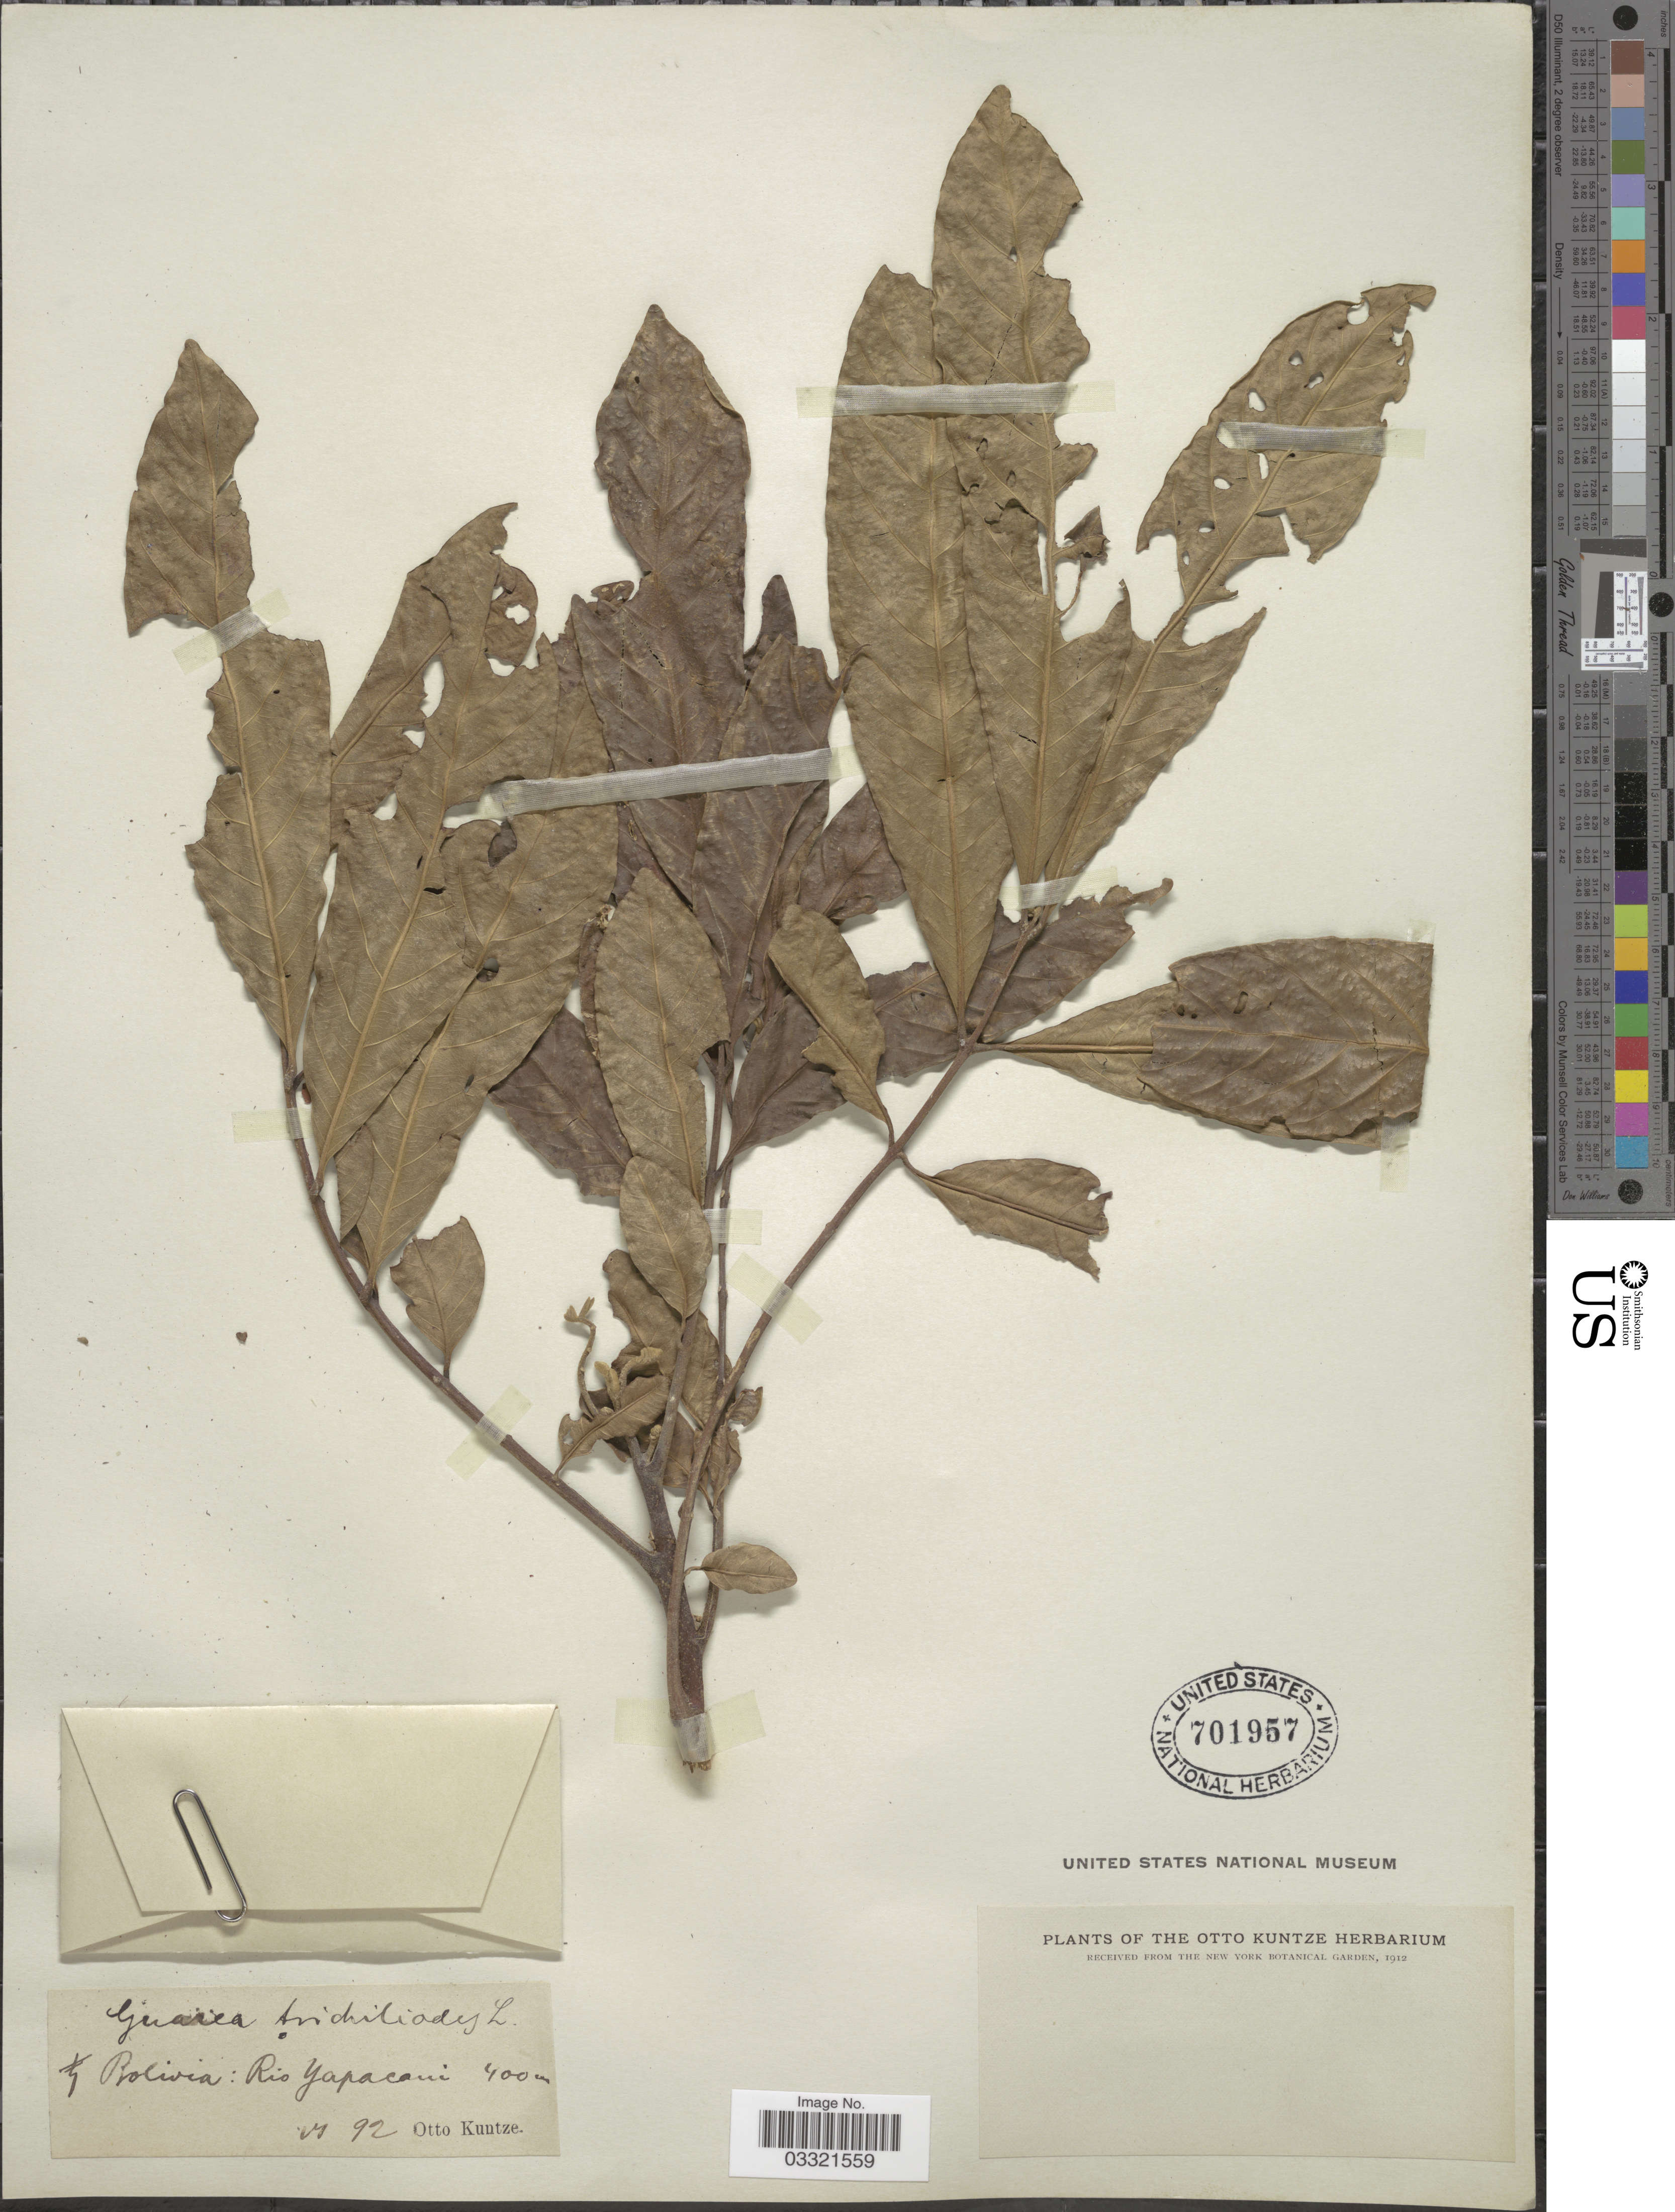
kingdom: Plantae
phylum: Tracheophyta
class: Magnoliopsida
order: Sapindales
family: Meliaceae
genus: Guarea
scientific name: Guarea guidonia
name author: (L.) Sleumer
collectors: C.E.O. Kuntze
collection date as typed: Transcribed d/m/y: /6/92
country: Bolivia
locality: Rio Yapacani.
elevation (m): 400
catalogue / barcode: US 701957